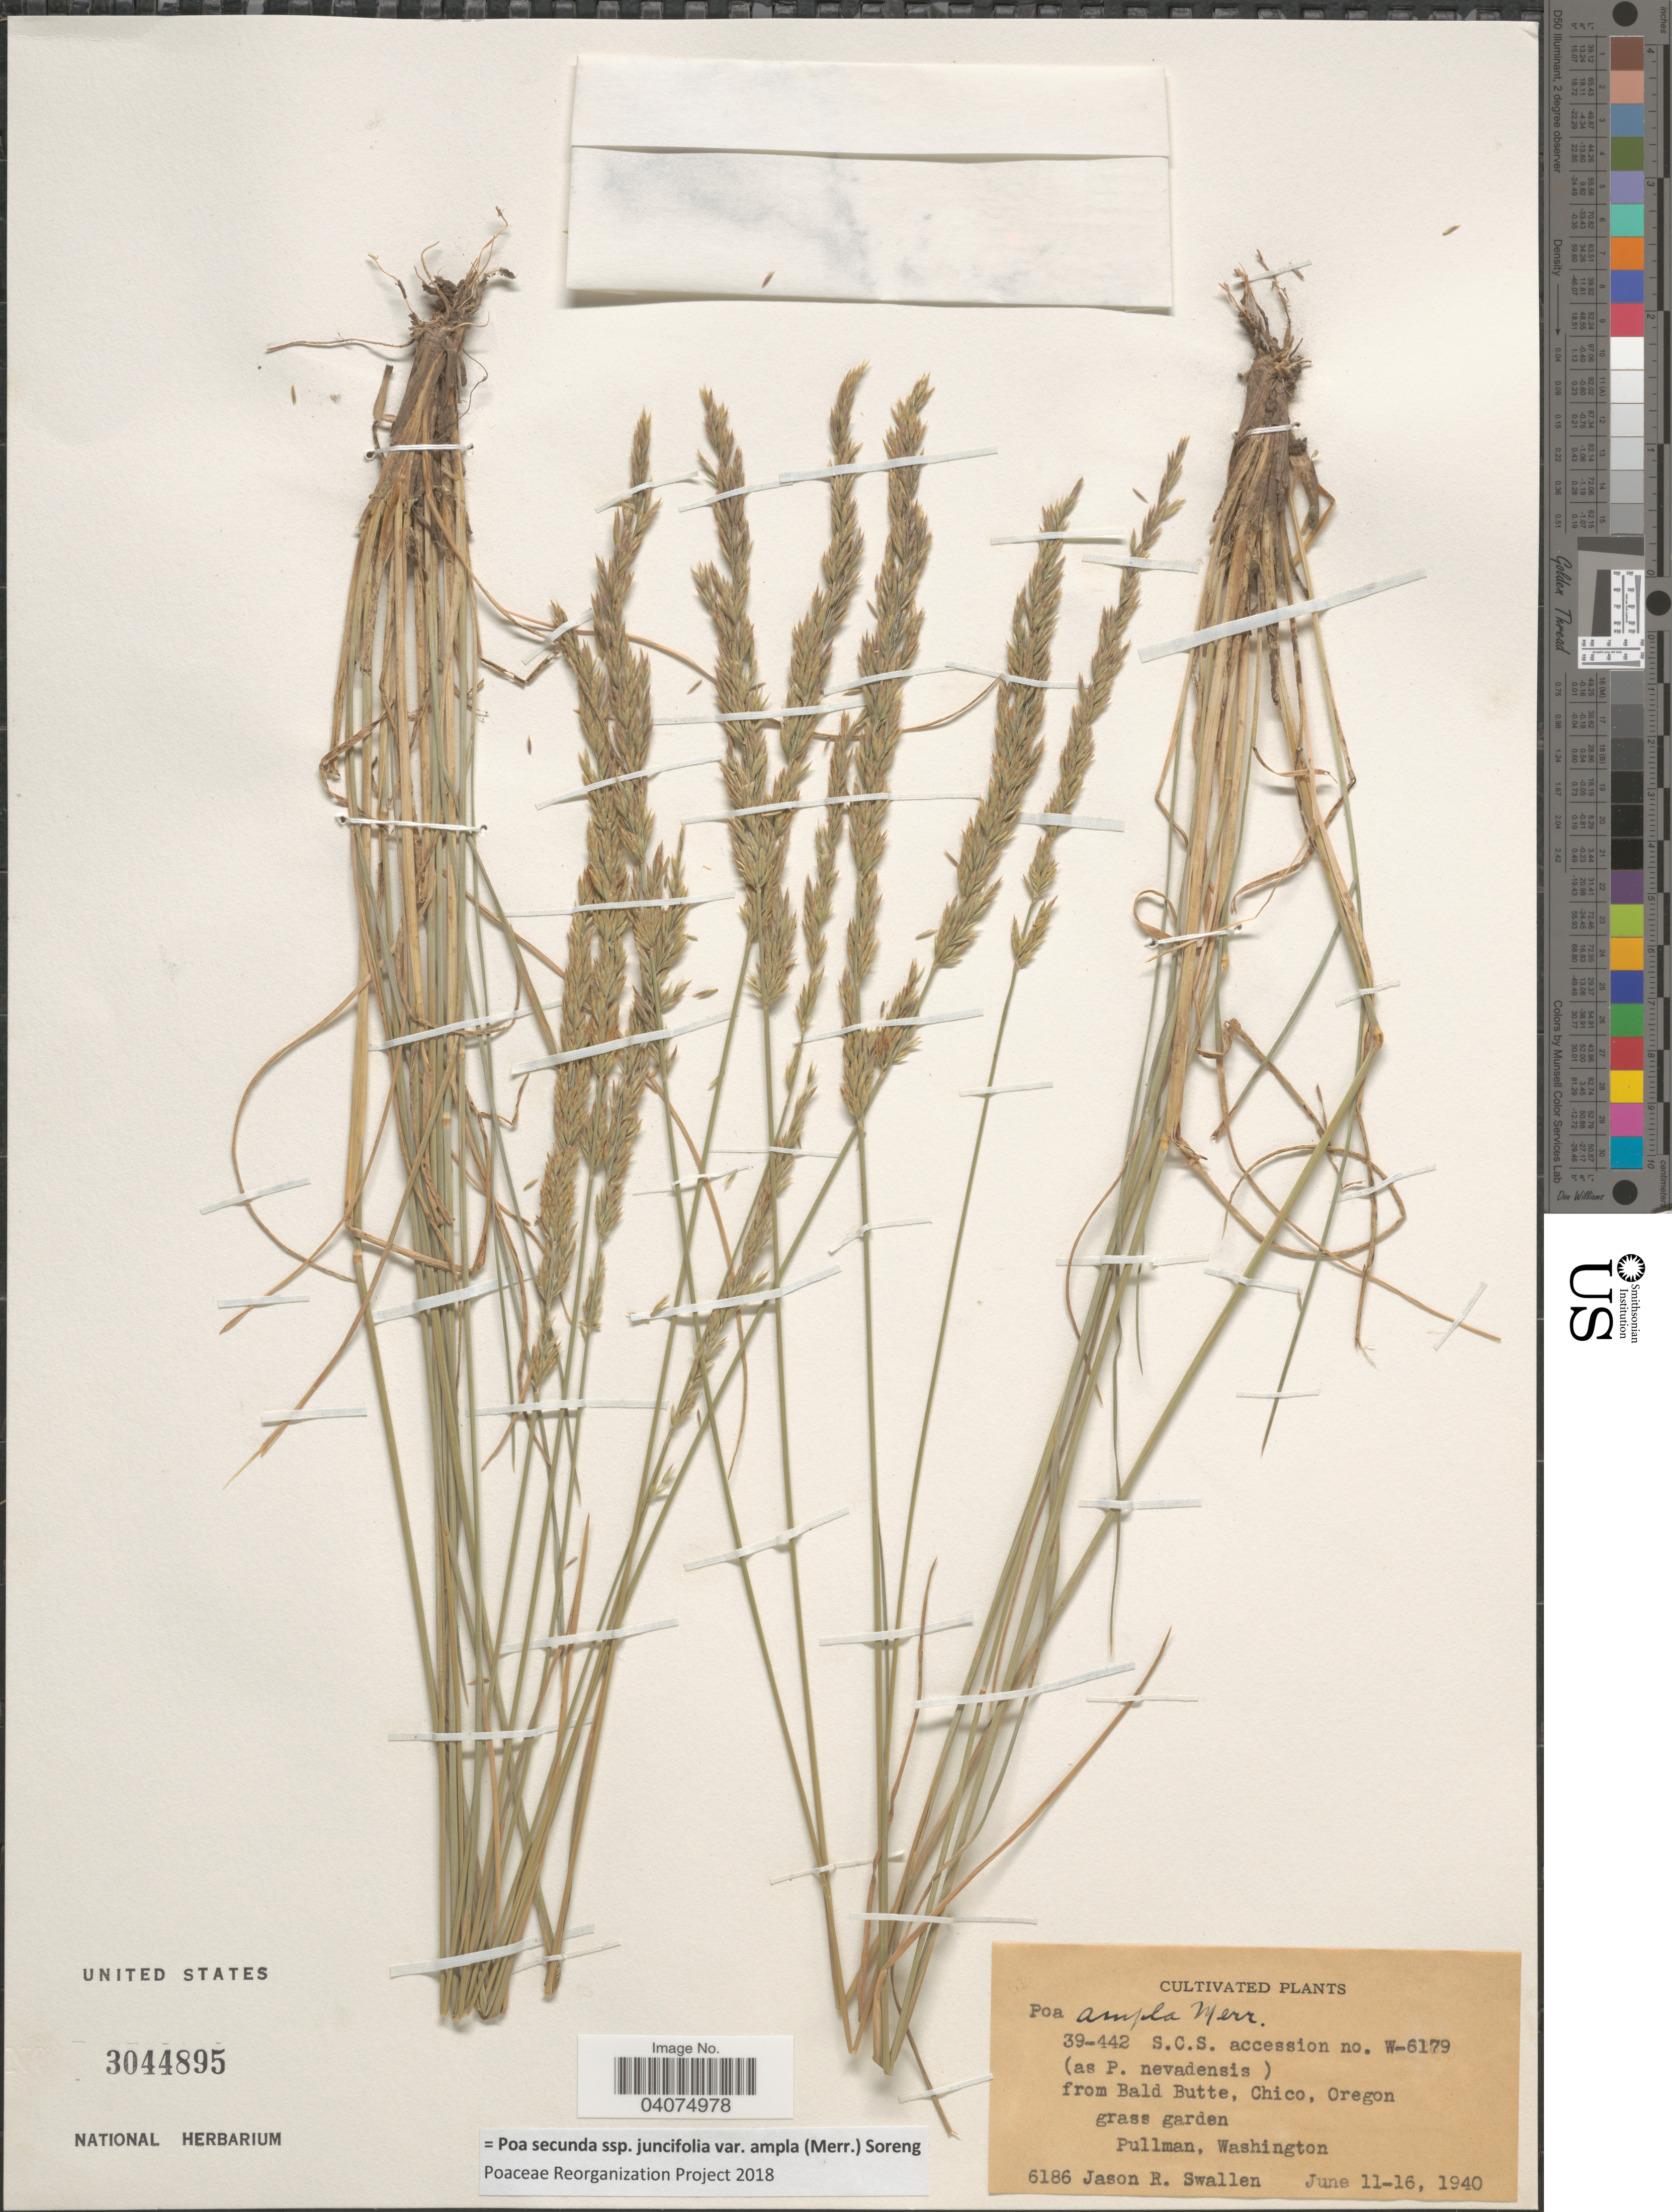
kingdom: Plantae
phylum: Tracheophyta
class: Liliopsida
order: Poales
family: Poaceae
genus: Poa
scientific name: Poa secunda subsp. juncifolia var. ampla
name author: (Merr.) Soreng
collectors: J. R. Swallen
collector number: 6186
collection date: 1940-06-11/1940-06-16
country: United States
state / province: Washington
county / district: Whitman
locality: Grass garden, Pullman.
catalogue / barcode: US 3044895